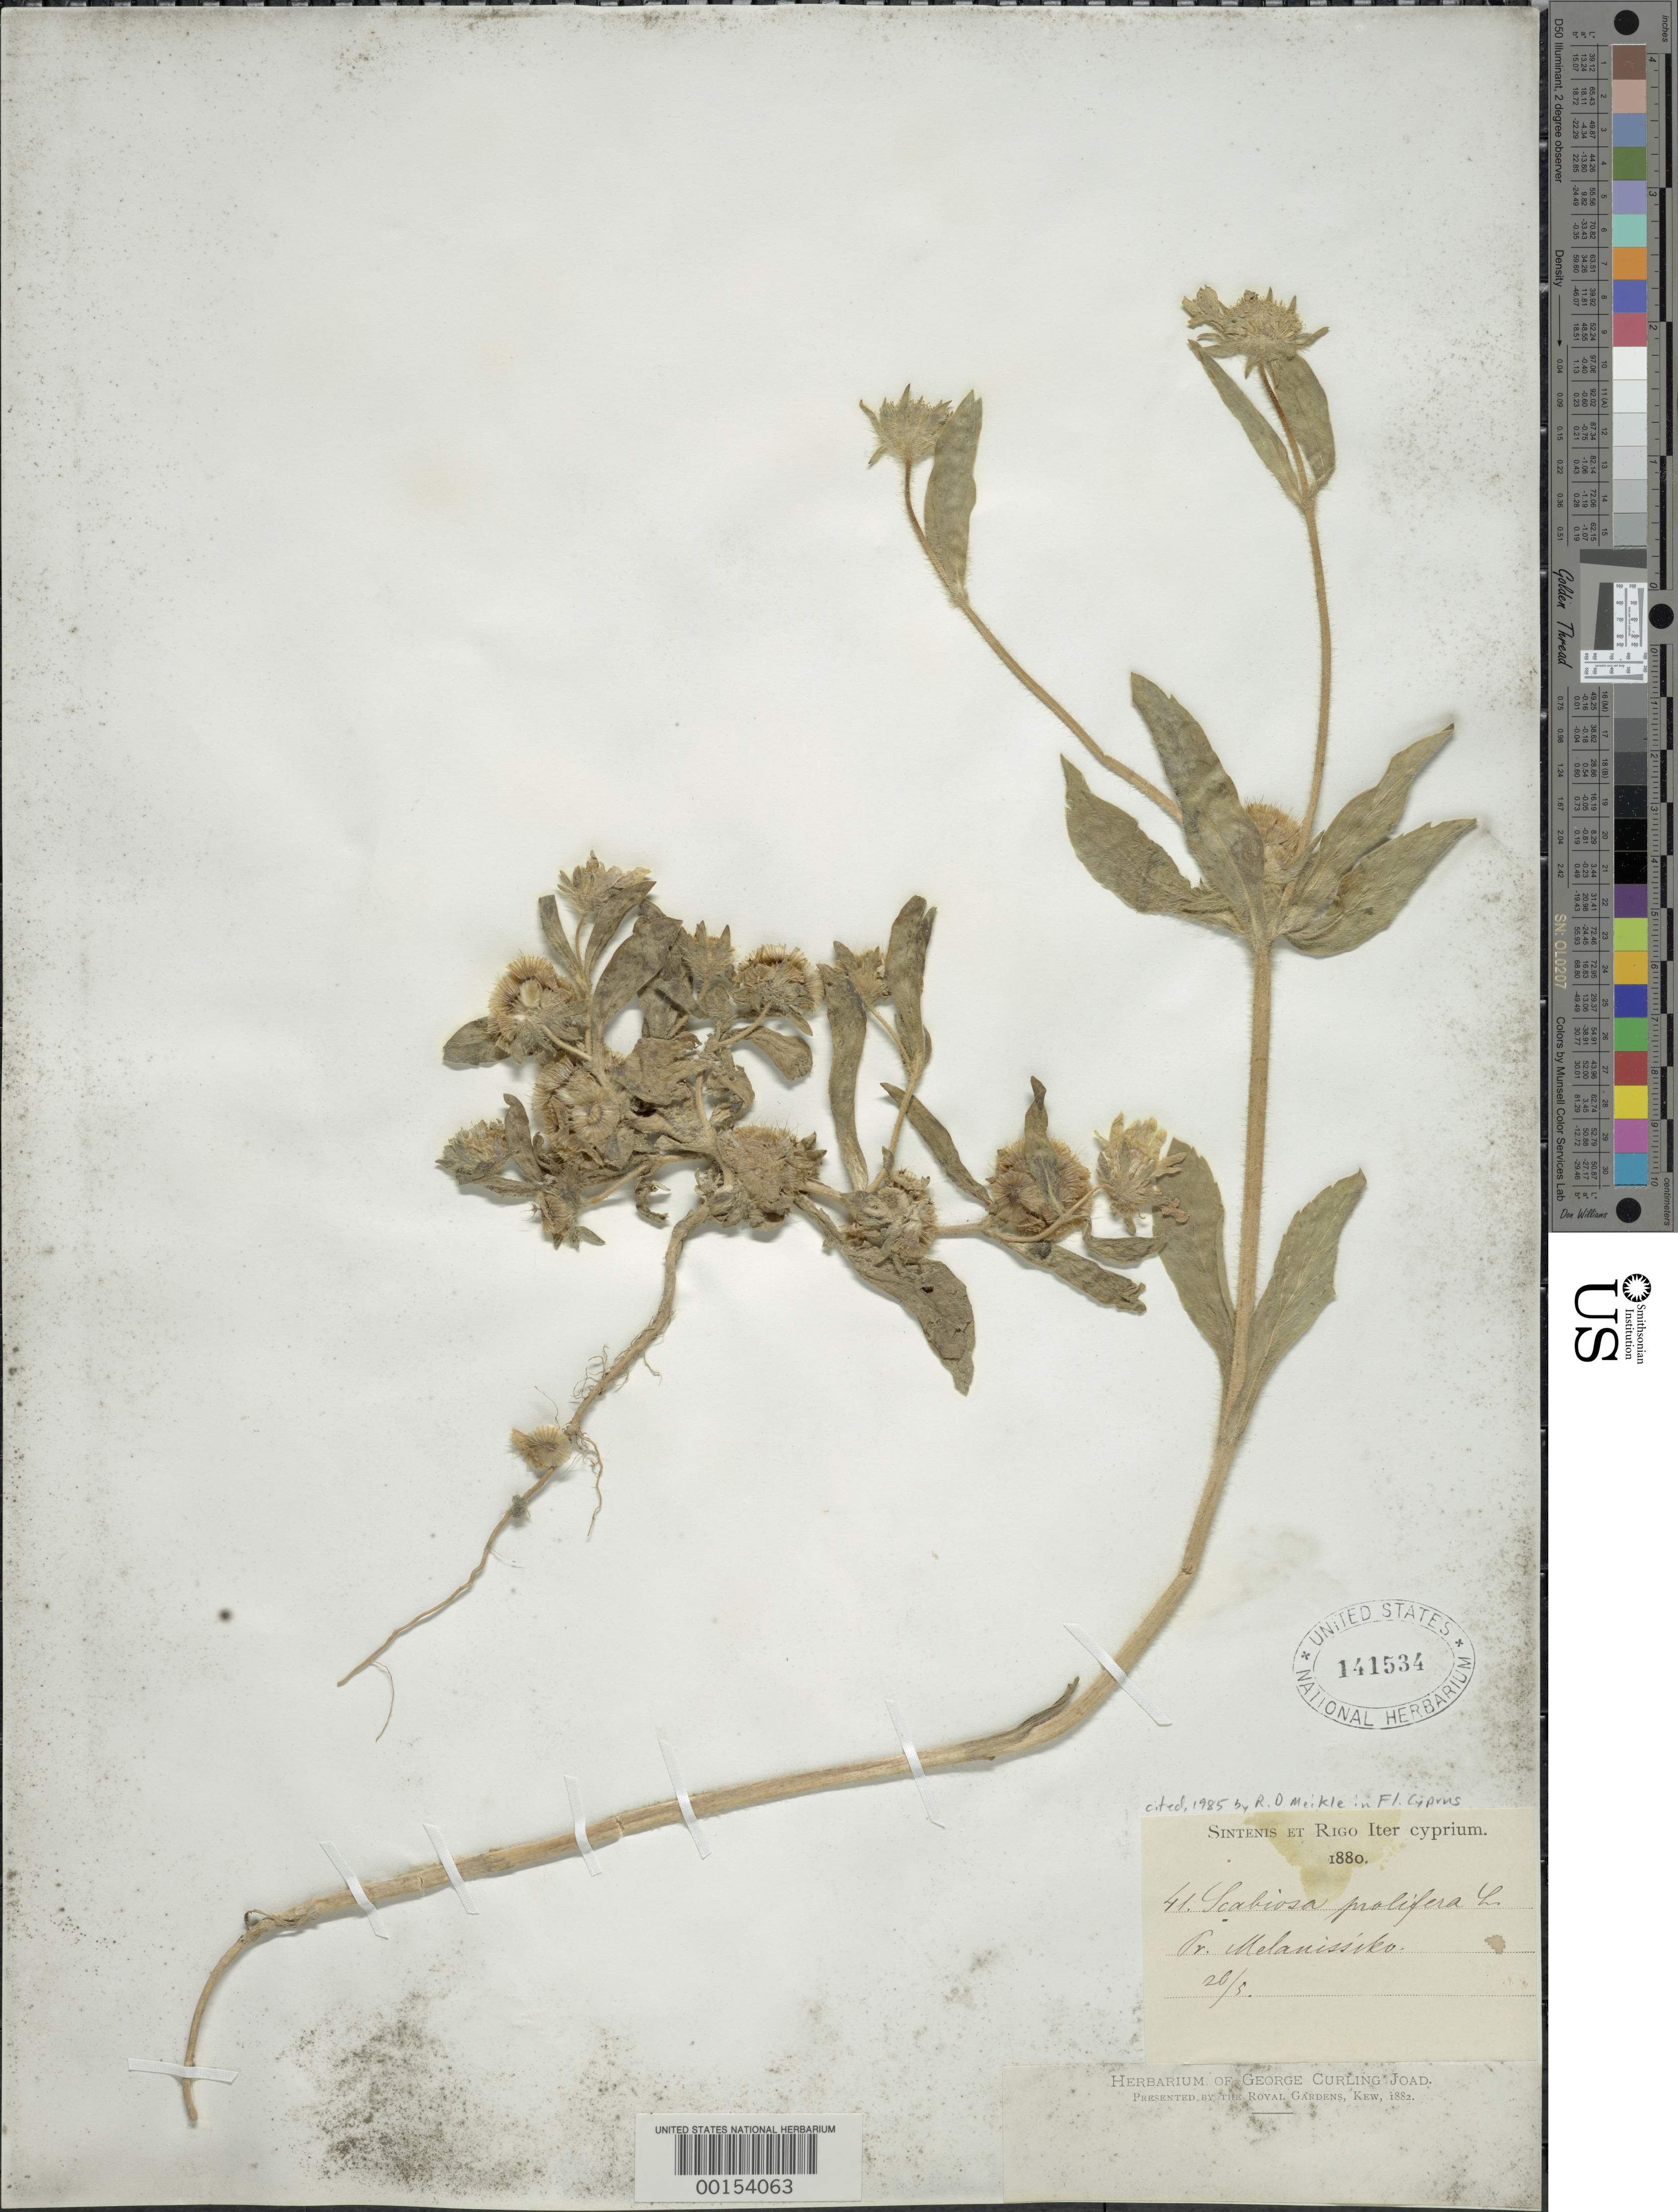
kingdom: Plantae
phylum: Tracheophyta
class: Magnoliopsida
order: Dipsacales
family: Caprifoliaceae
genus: Scabiosa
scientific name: Scabiosa prolifera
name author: L.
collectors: P. Sintenis & G. Rigo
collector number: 41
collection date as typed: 20 May 1880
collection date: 1880-05-20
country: Cyprus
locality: Pr. Melanissiko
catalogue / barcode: US 141534